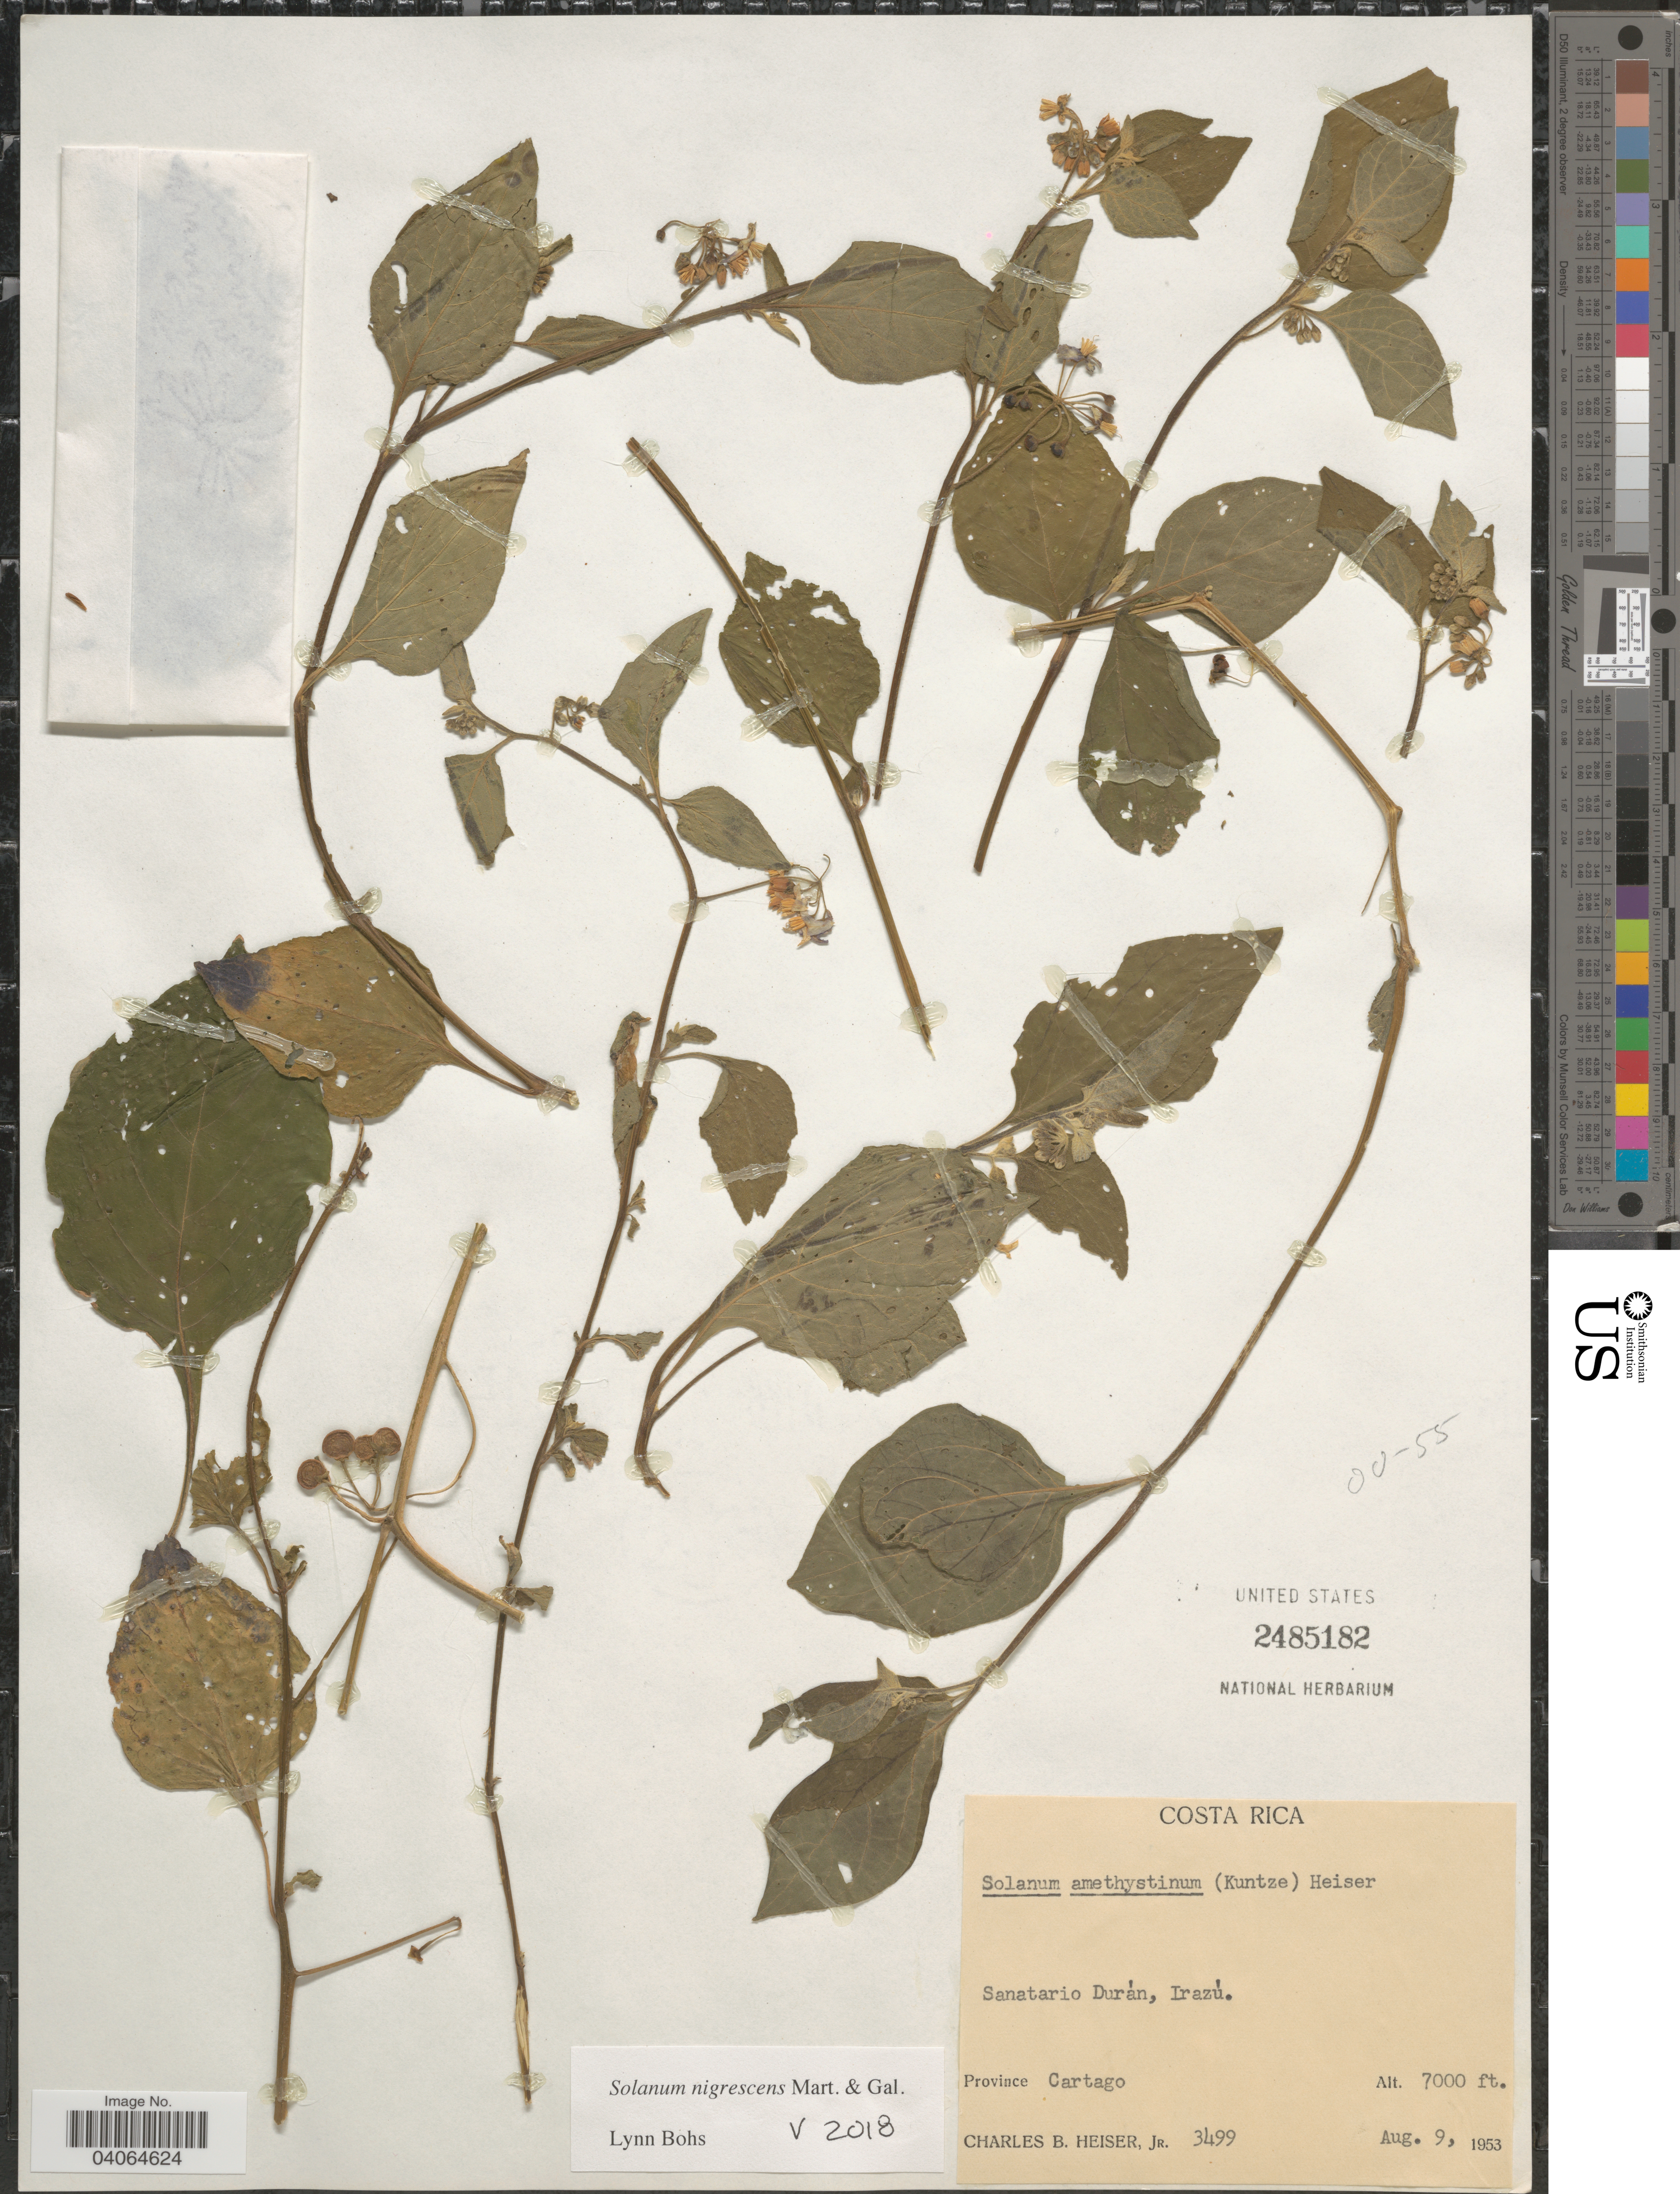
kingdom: Plantae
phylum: Tracheophyta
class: Magnoliopsida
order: Solanales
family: Solanaceae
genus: Solanum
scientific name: Solanum nigrescens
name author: M. Martens & Galeotti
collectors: C. B. Heiser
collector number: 3499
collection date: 1953-08-09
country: Costa Rica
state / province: Cartago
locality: Sanatario Durán, Irazú.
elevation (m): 2134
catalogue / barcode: US 2485182